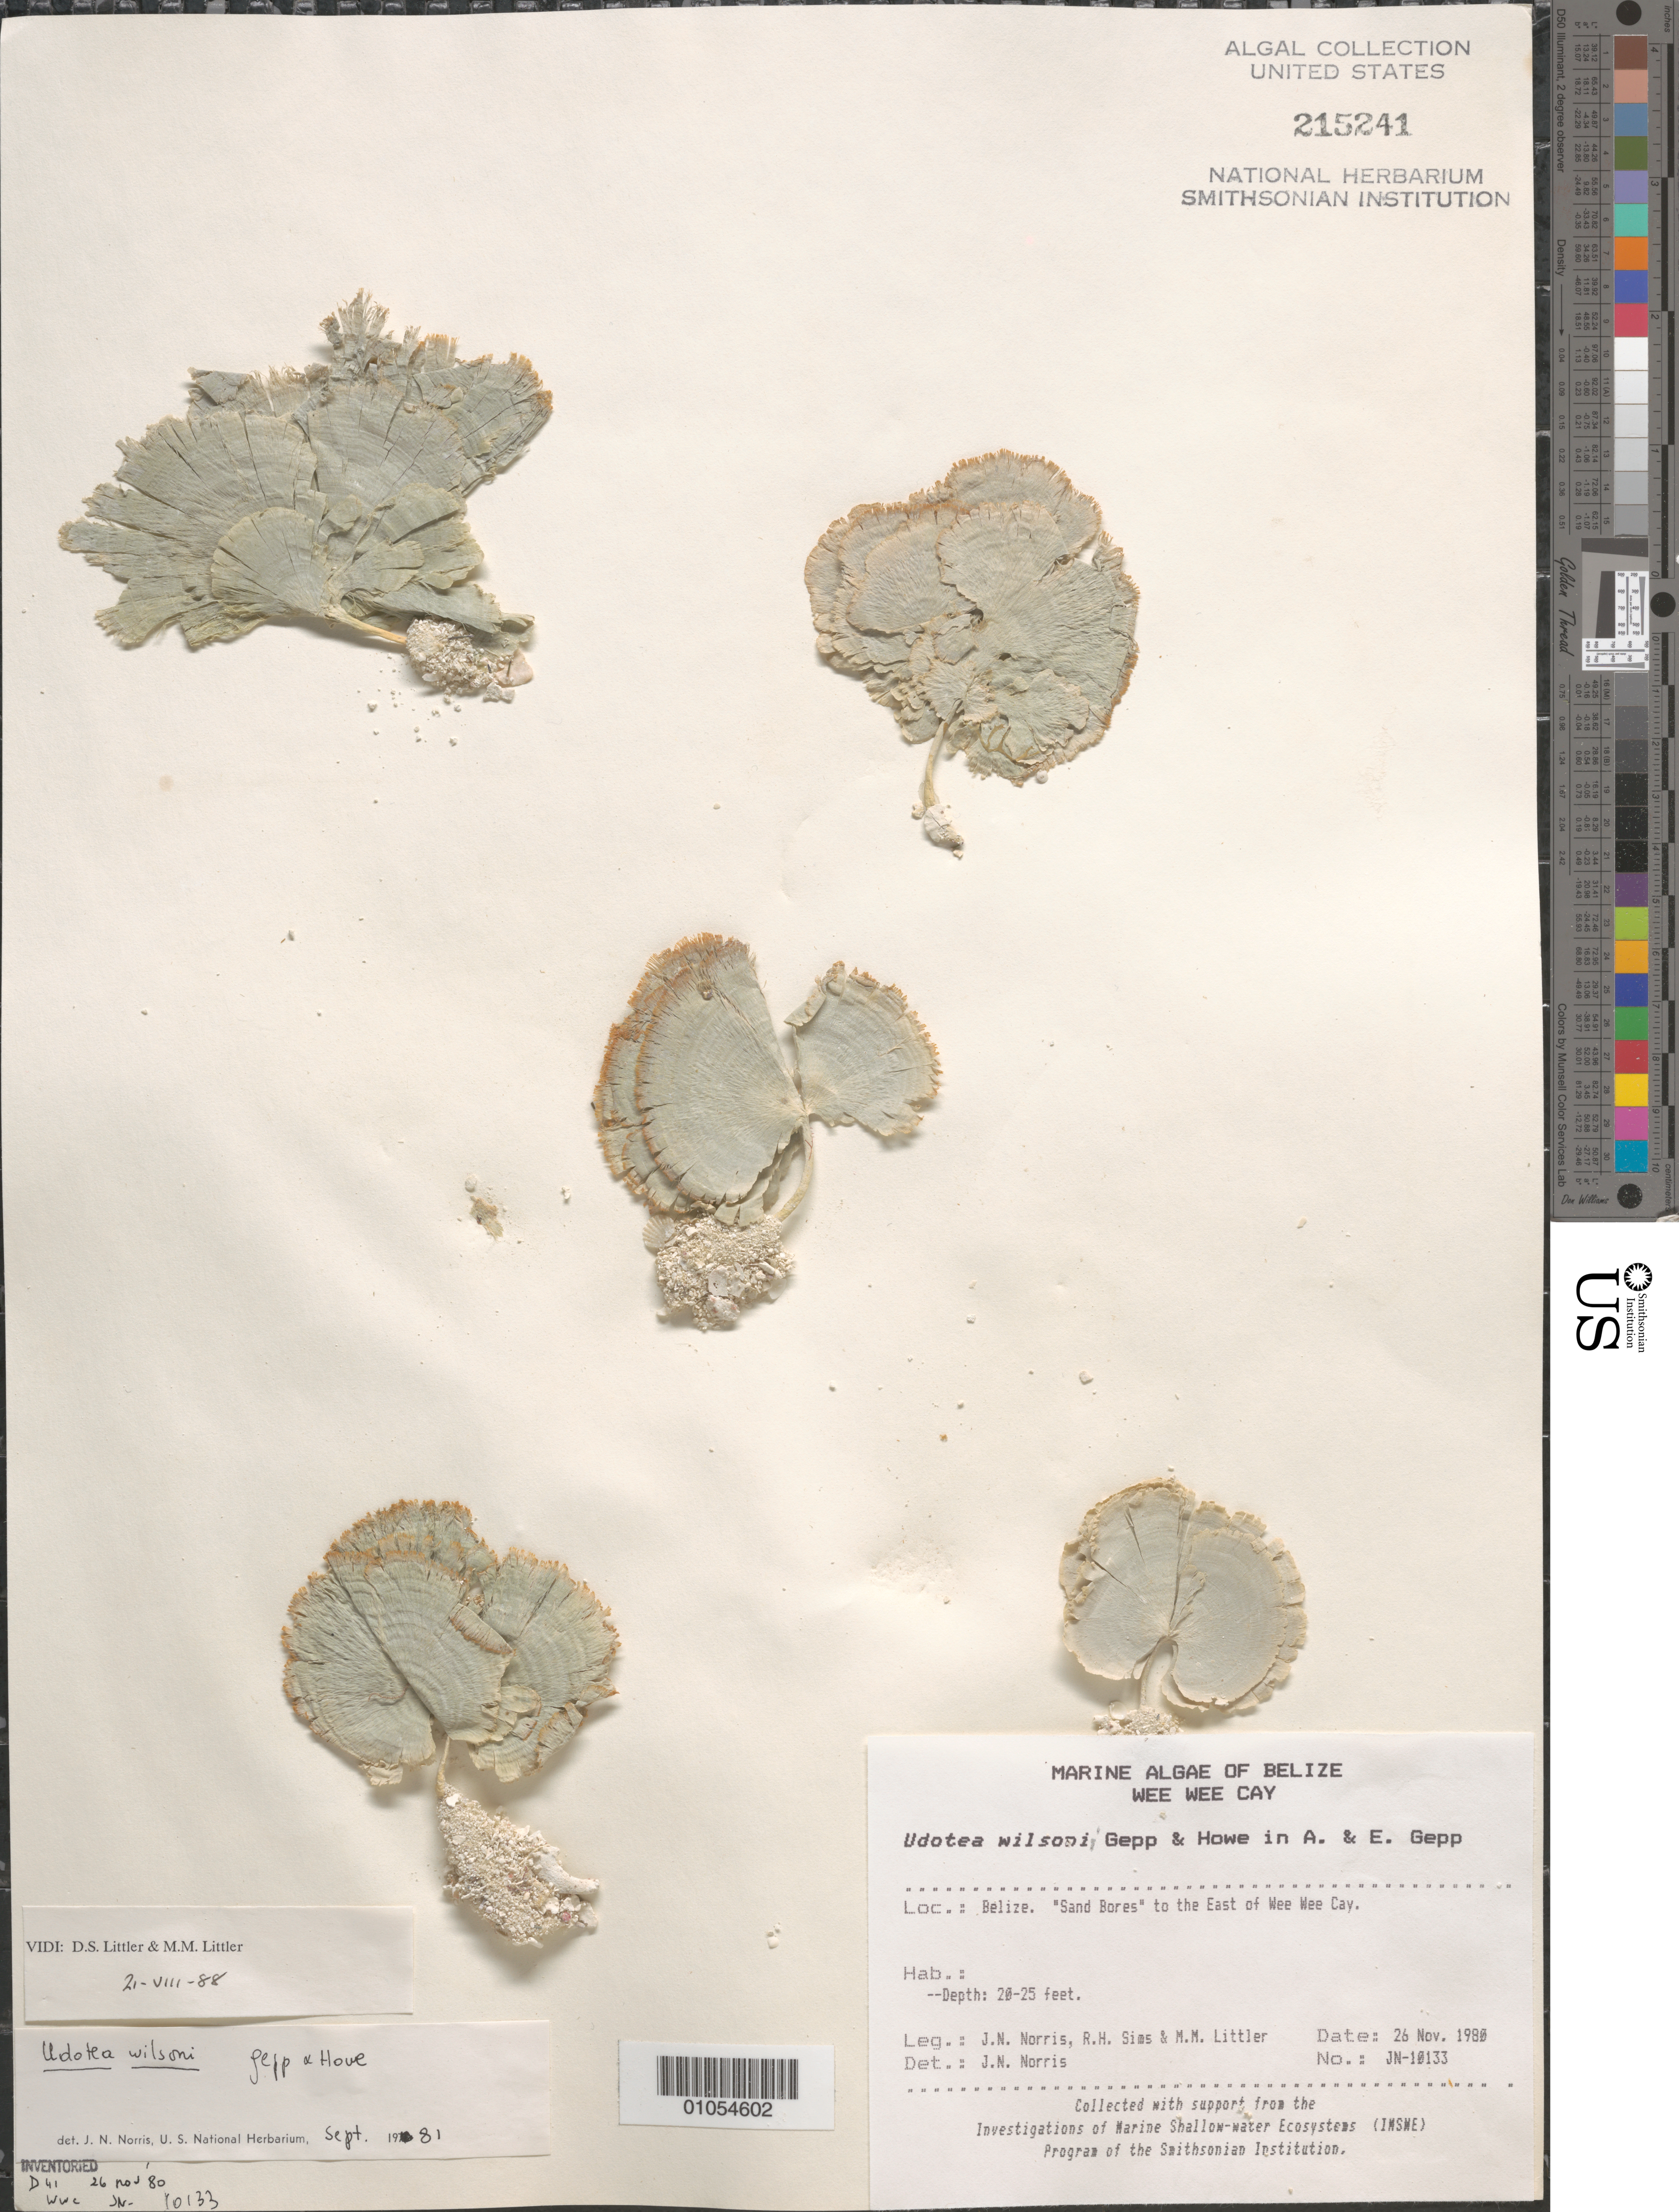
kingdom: Plantae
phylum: Chlorophyta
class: Ulvophyceae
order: Bryopsidales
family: Udoteaceae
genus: Udotea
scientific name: Udotea wilsonii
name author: A. Gepp et al. in A. Gepp & E. Gepp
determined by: Norris, James N.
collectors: J. N. Norris, R. H. Sims & M. M. Littler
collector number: JN-10133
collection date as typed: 26 Nov 1980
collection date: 1980-11-26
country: Belize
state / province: Stann Creek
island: Wee Wee Cay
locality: East of Wee Wee Cay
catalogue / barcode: US 215241